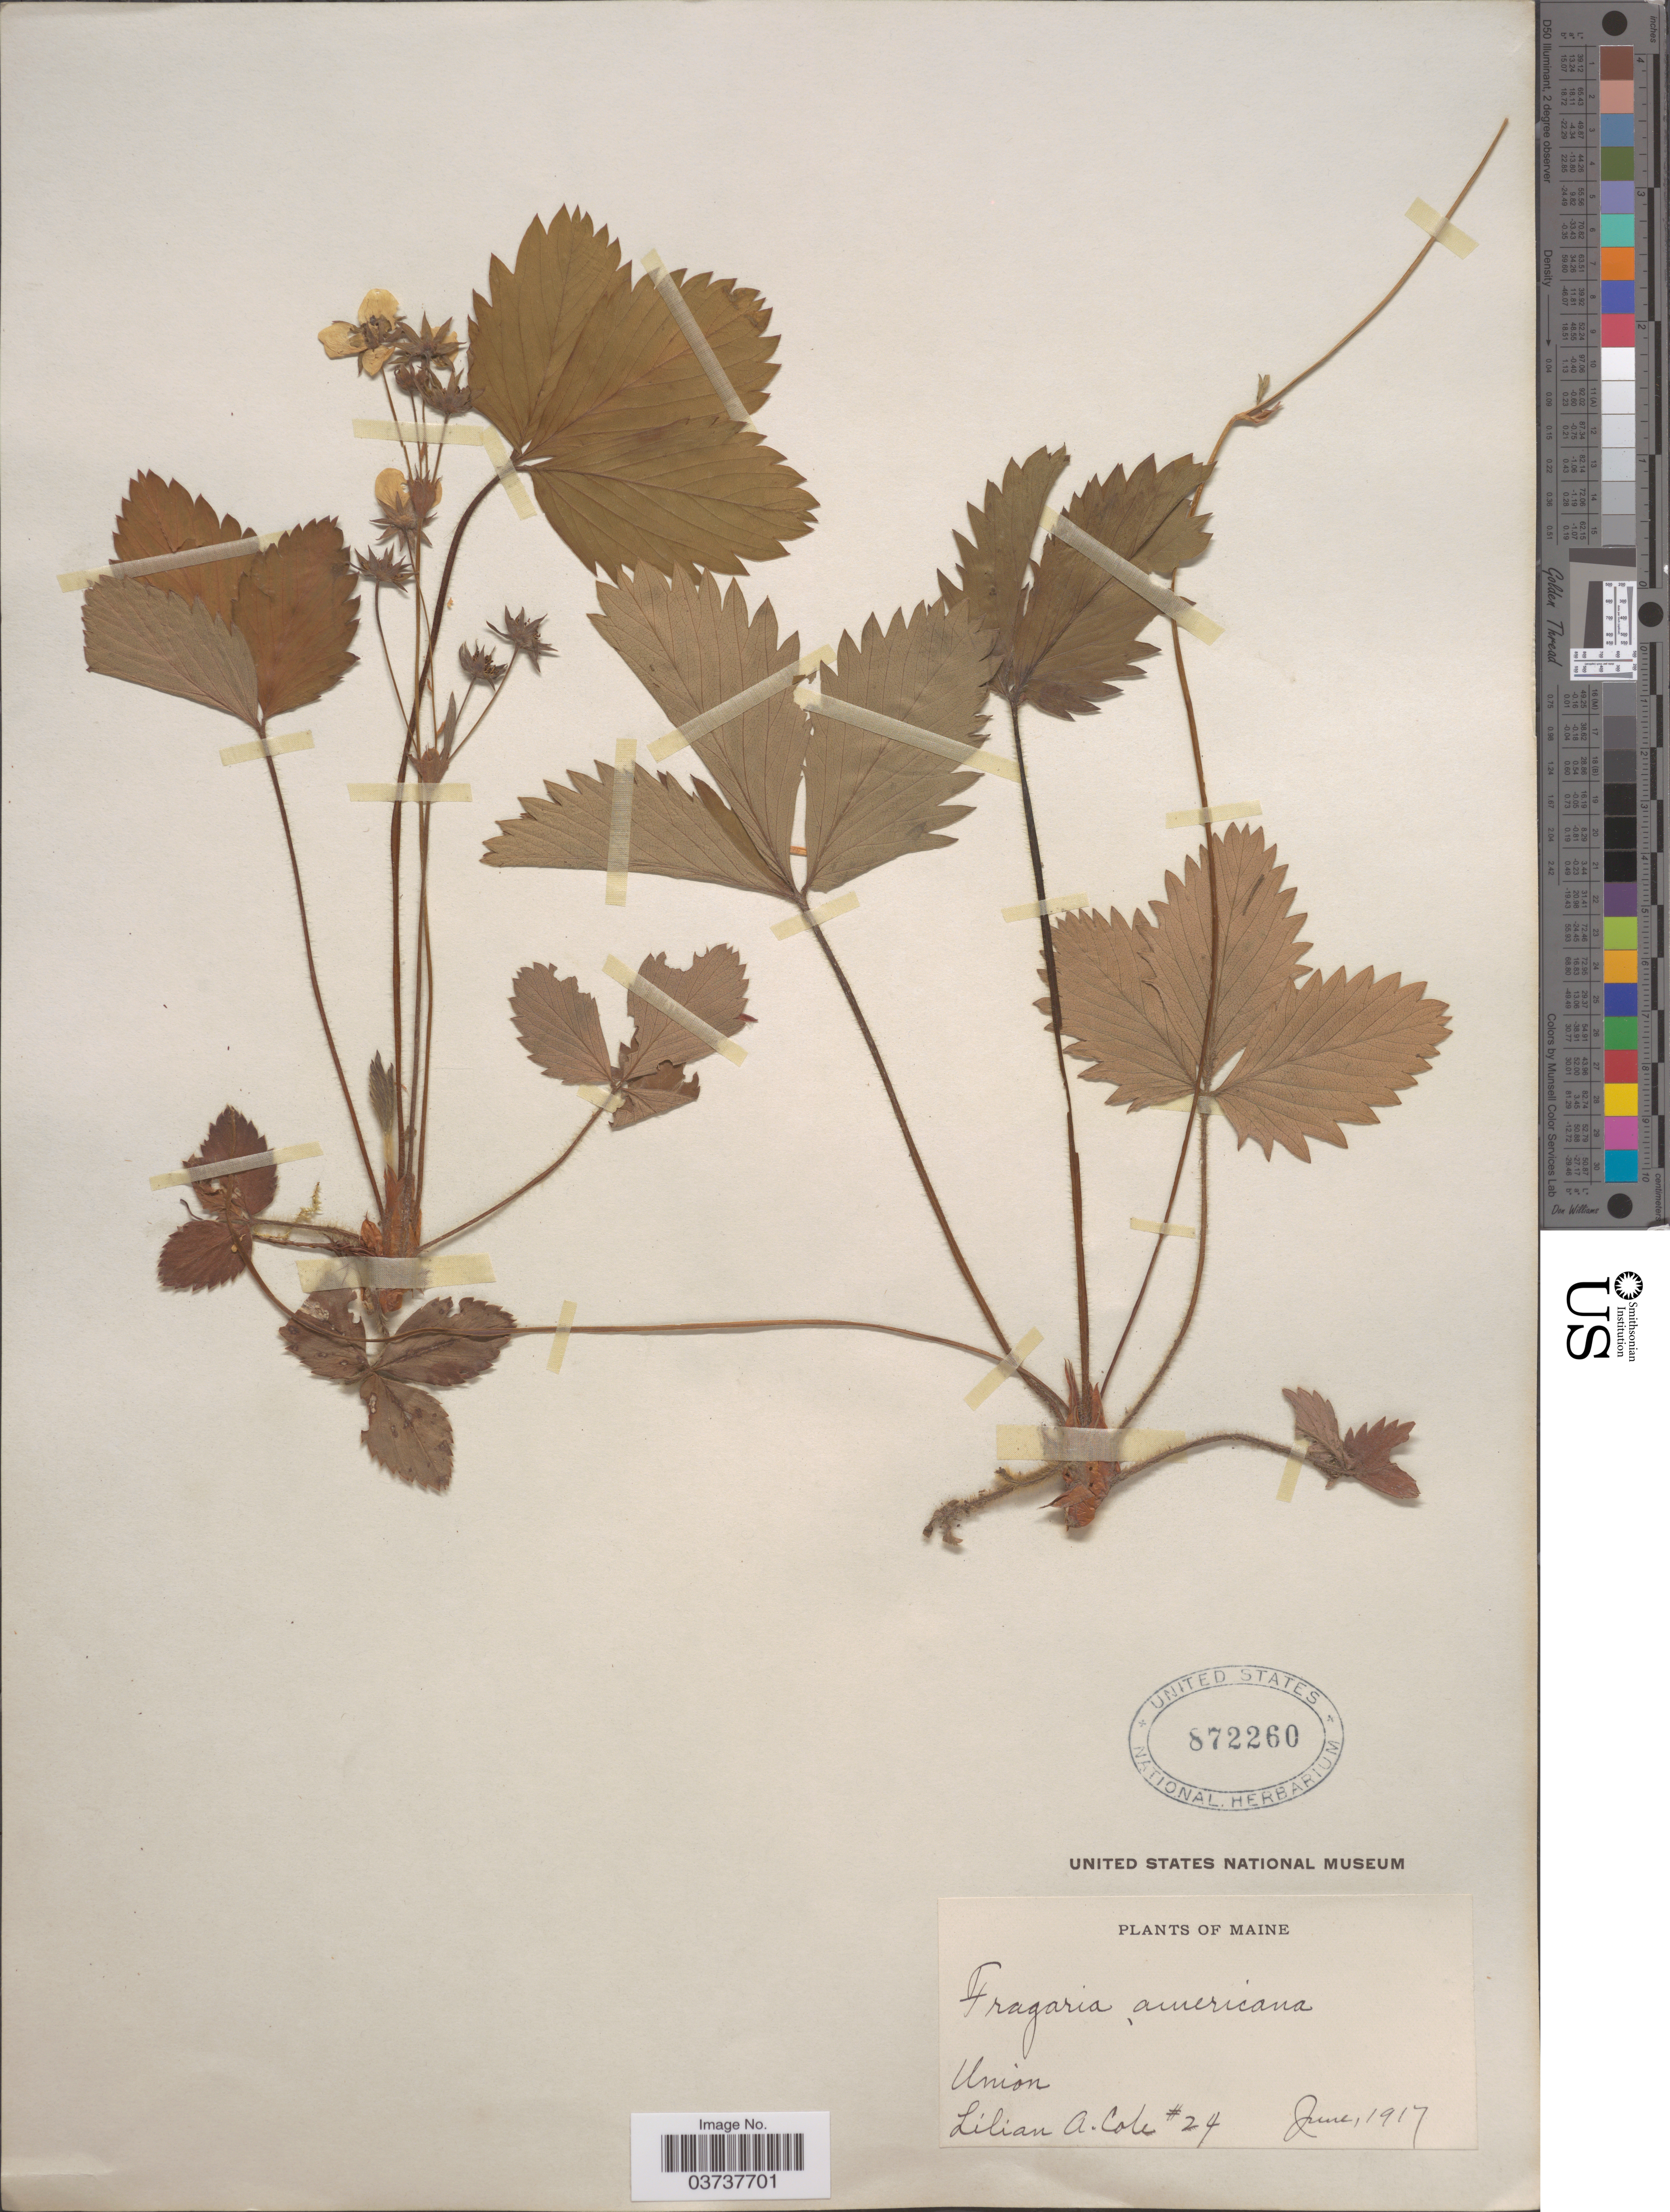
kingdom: Plantae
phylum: Tracheophyta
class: Magnoliopsida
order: Rosales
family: Rosaceae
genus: Fragaria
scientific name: Fragaria virginiana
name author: Mill.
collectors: L. A. Cole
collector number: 24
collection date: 1917-06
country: United States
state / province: Maine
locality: Union.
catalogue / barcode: US 872260